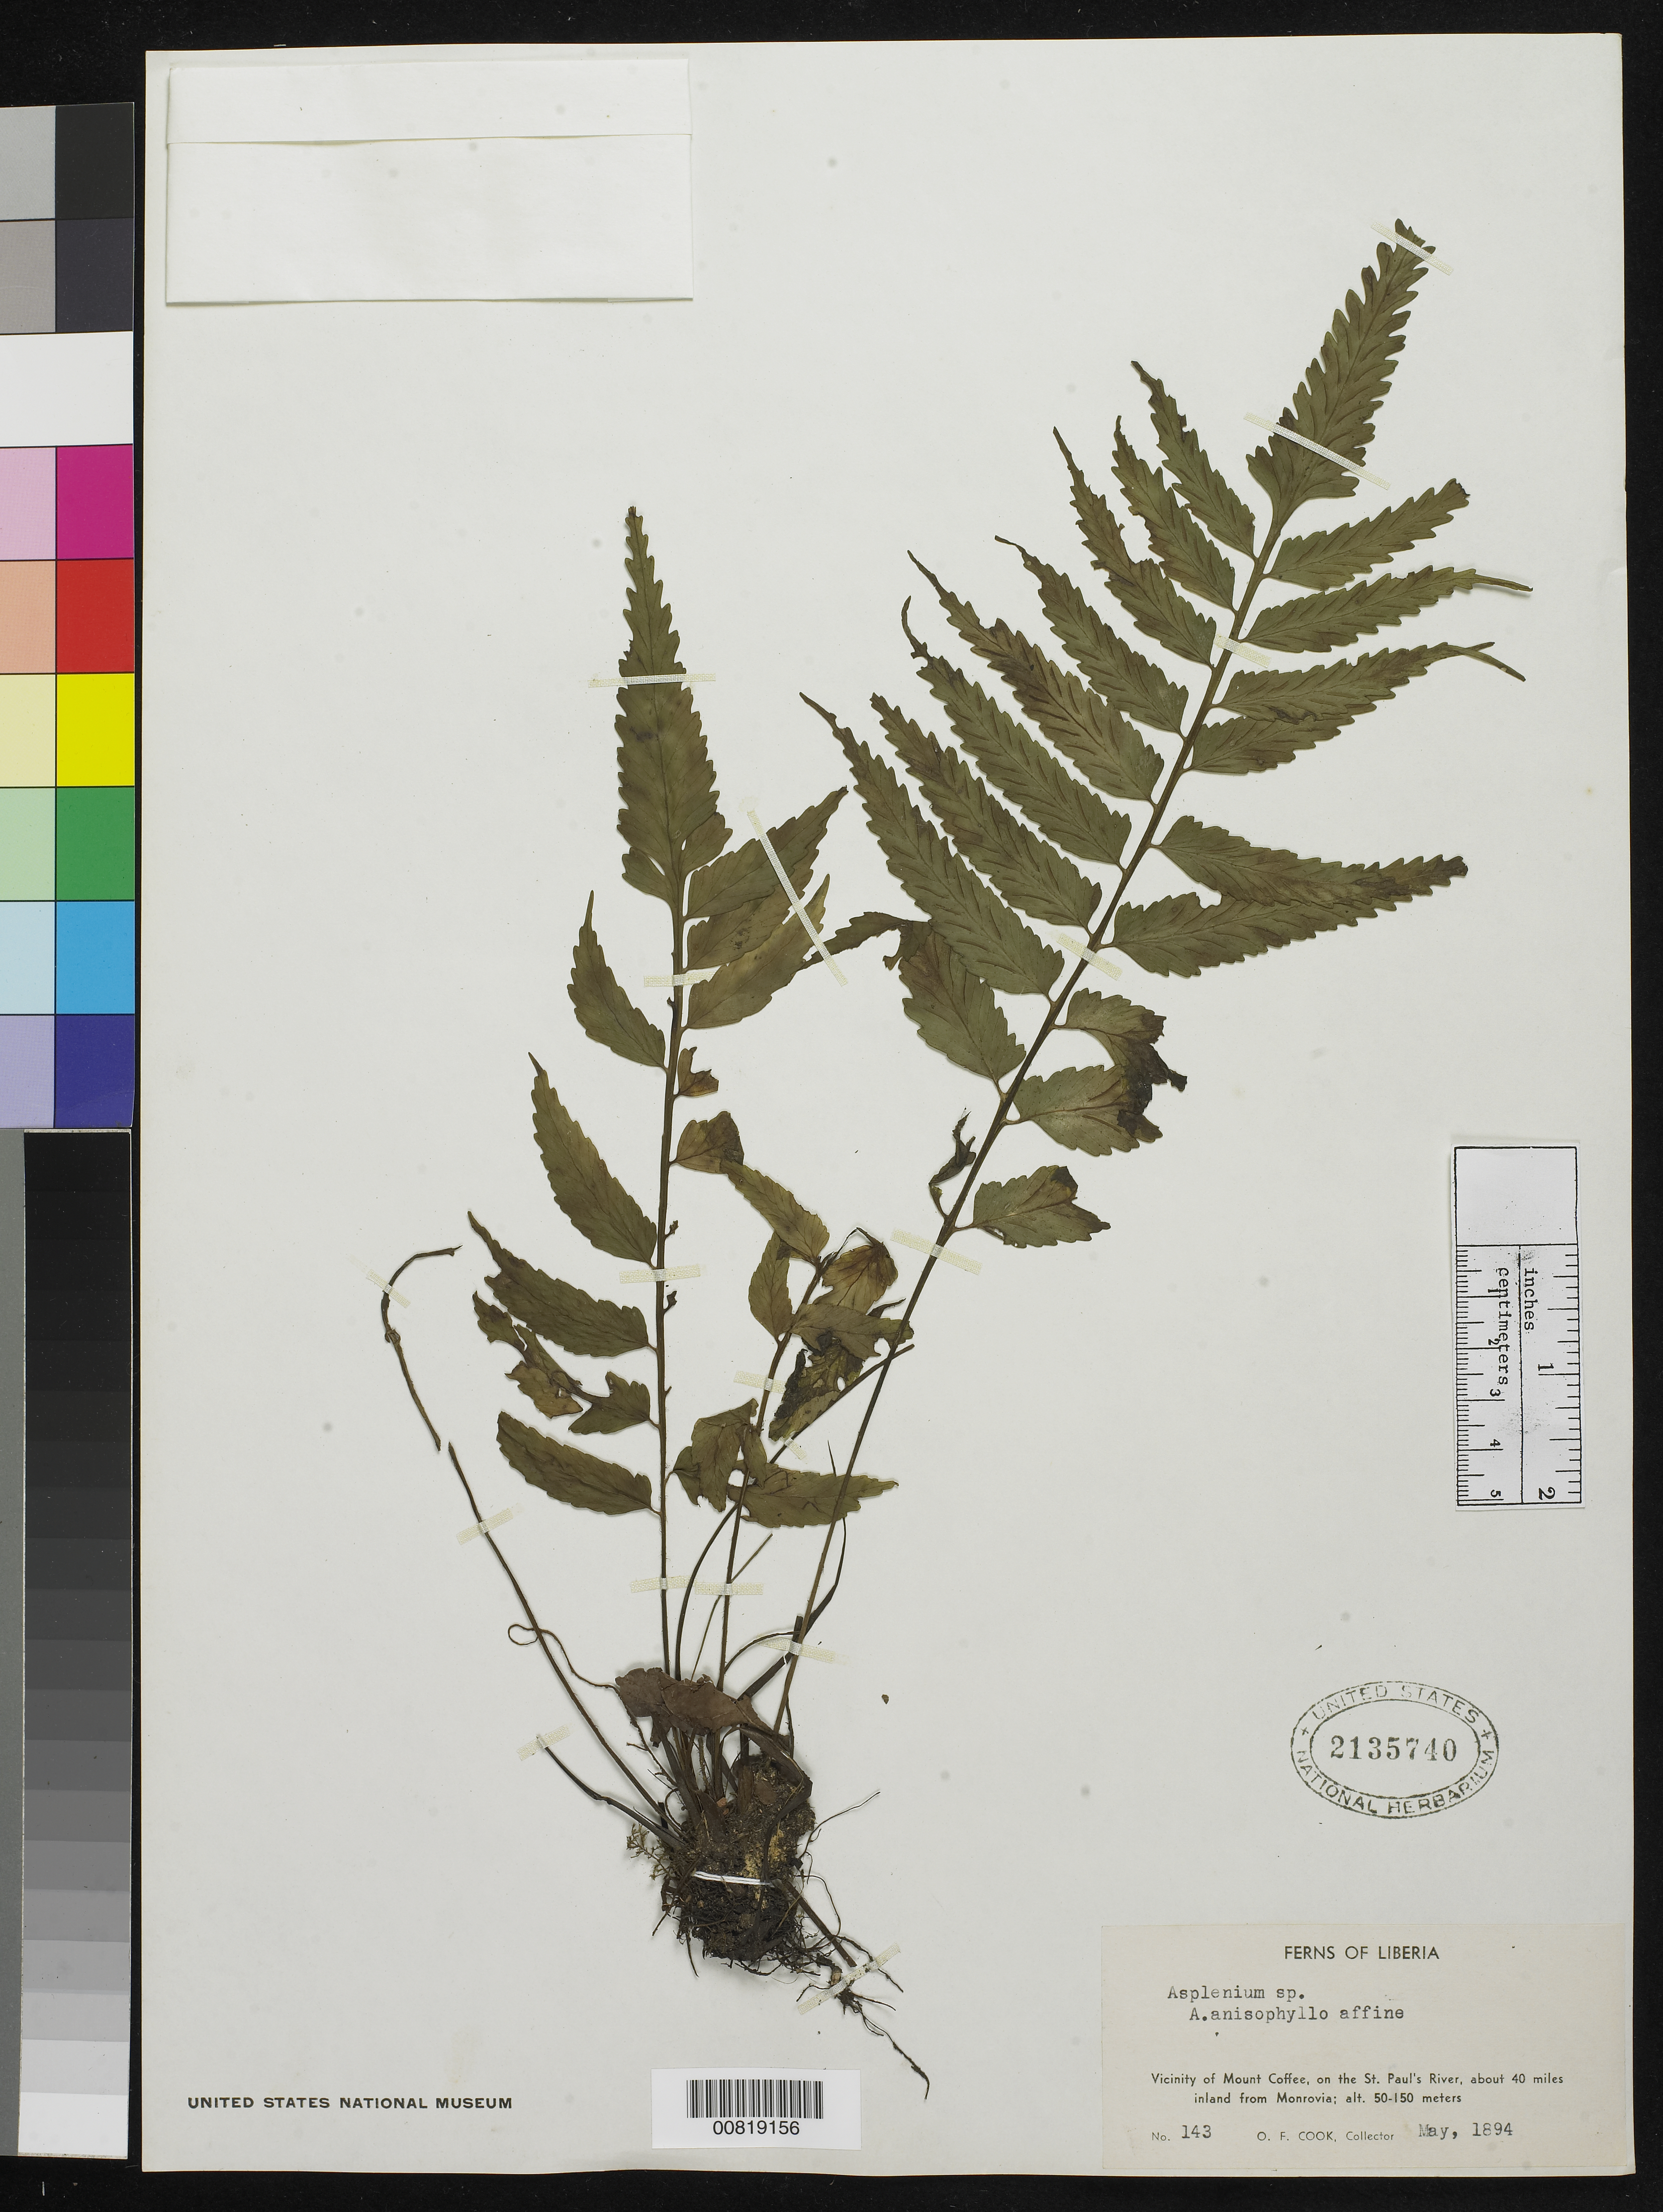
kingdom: Plantae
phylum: Tracheophyta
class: Polypodiopsida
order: Polypodiales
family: Aspleniaceae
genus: Asplenium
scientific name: Asplenium anisophyllum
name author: Kunze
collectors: O. F. Cook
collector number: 143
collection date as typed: May 1894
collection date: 1894-05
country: Liberia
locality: Vicinity of Mt. Coffee, on the St. Paul's River, about 40 miles inland from Monrovia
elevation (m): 50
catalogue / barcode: US 2135740